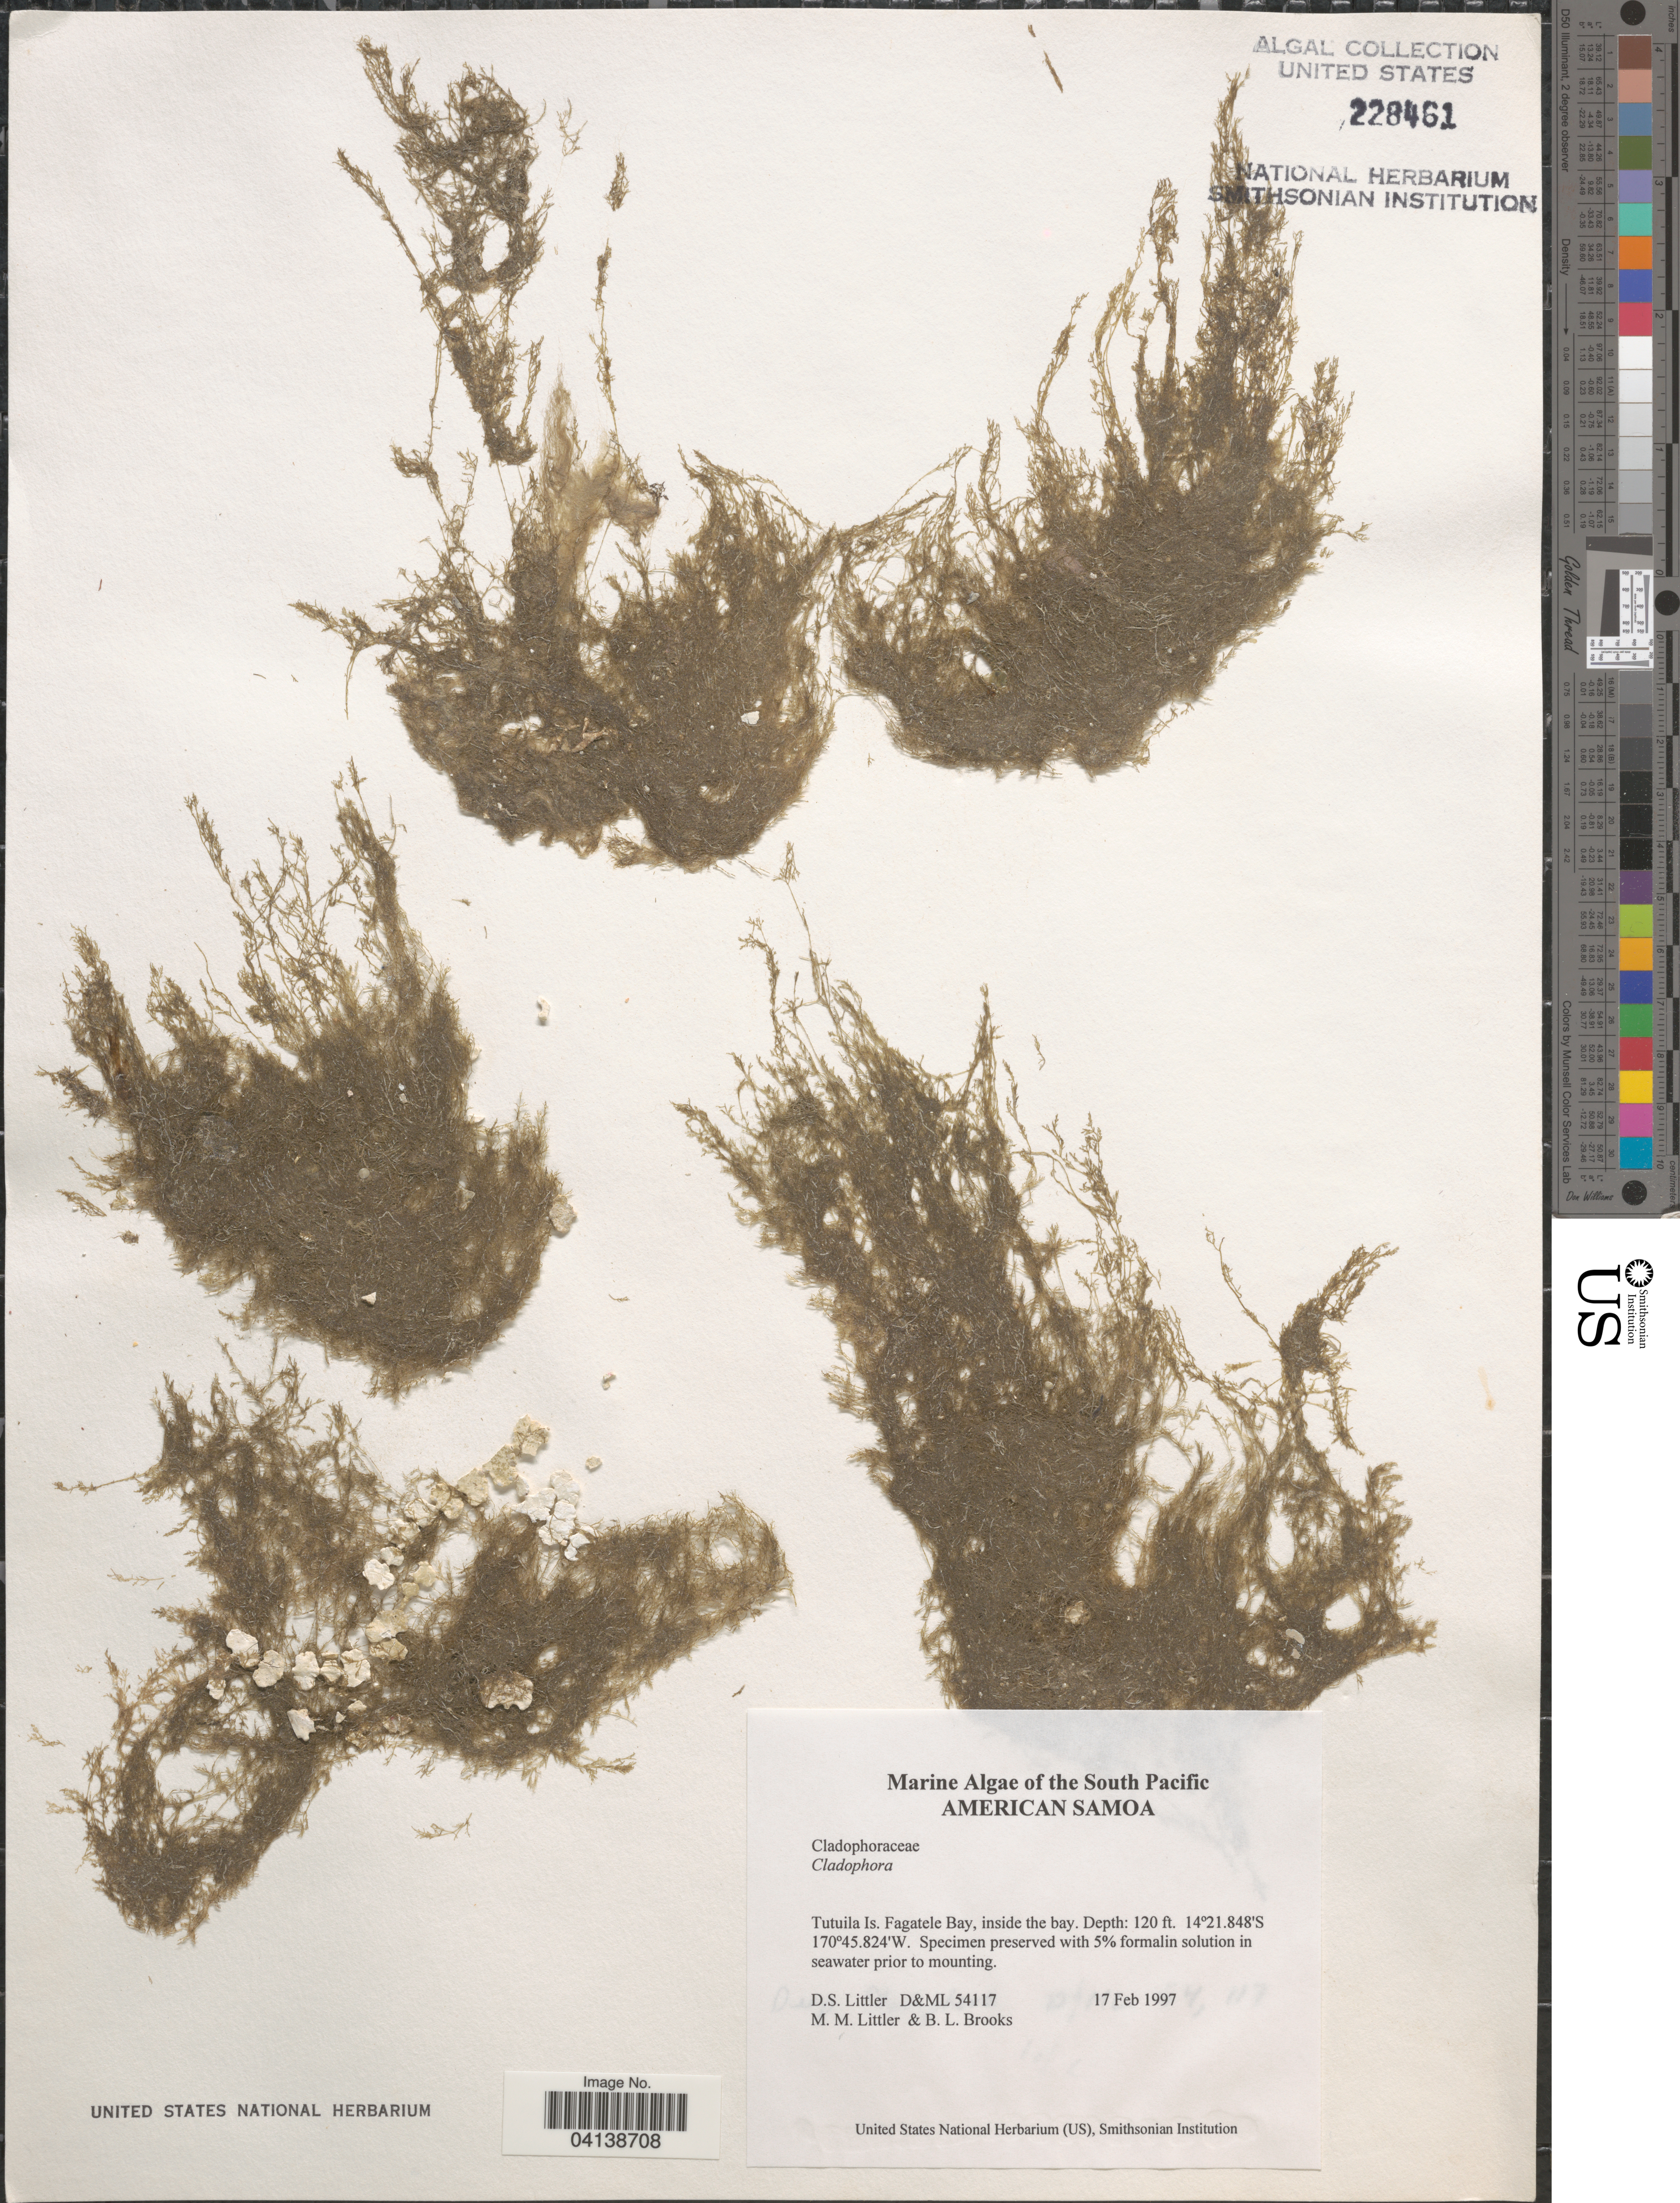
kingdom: Plantae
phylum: Chlorophyta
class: Ulvophyceae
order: Cladophorales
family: Cladophoraceae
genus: Cladophora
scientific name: Cladophora sp.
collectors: D. S. Littler & B. Brooks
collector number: D&ML54117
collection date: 1997-02-17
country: American Samoa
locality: South Pacific. Tutuila Is. Fagatele Bay, inside the bay.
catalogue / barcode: US 228461